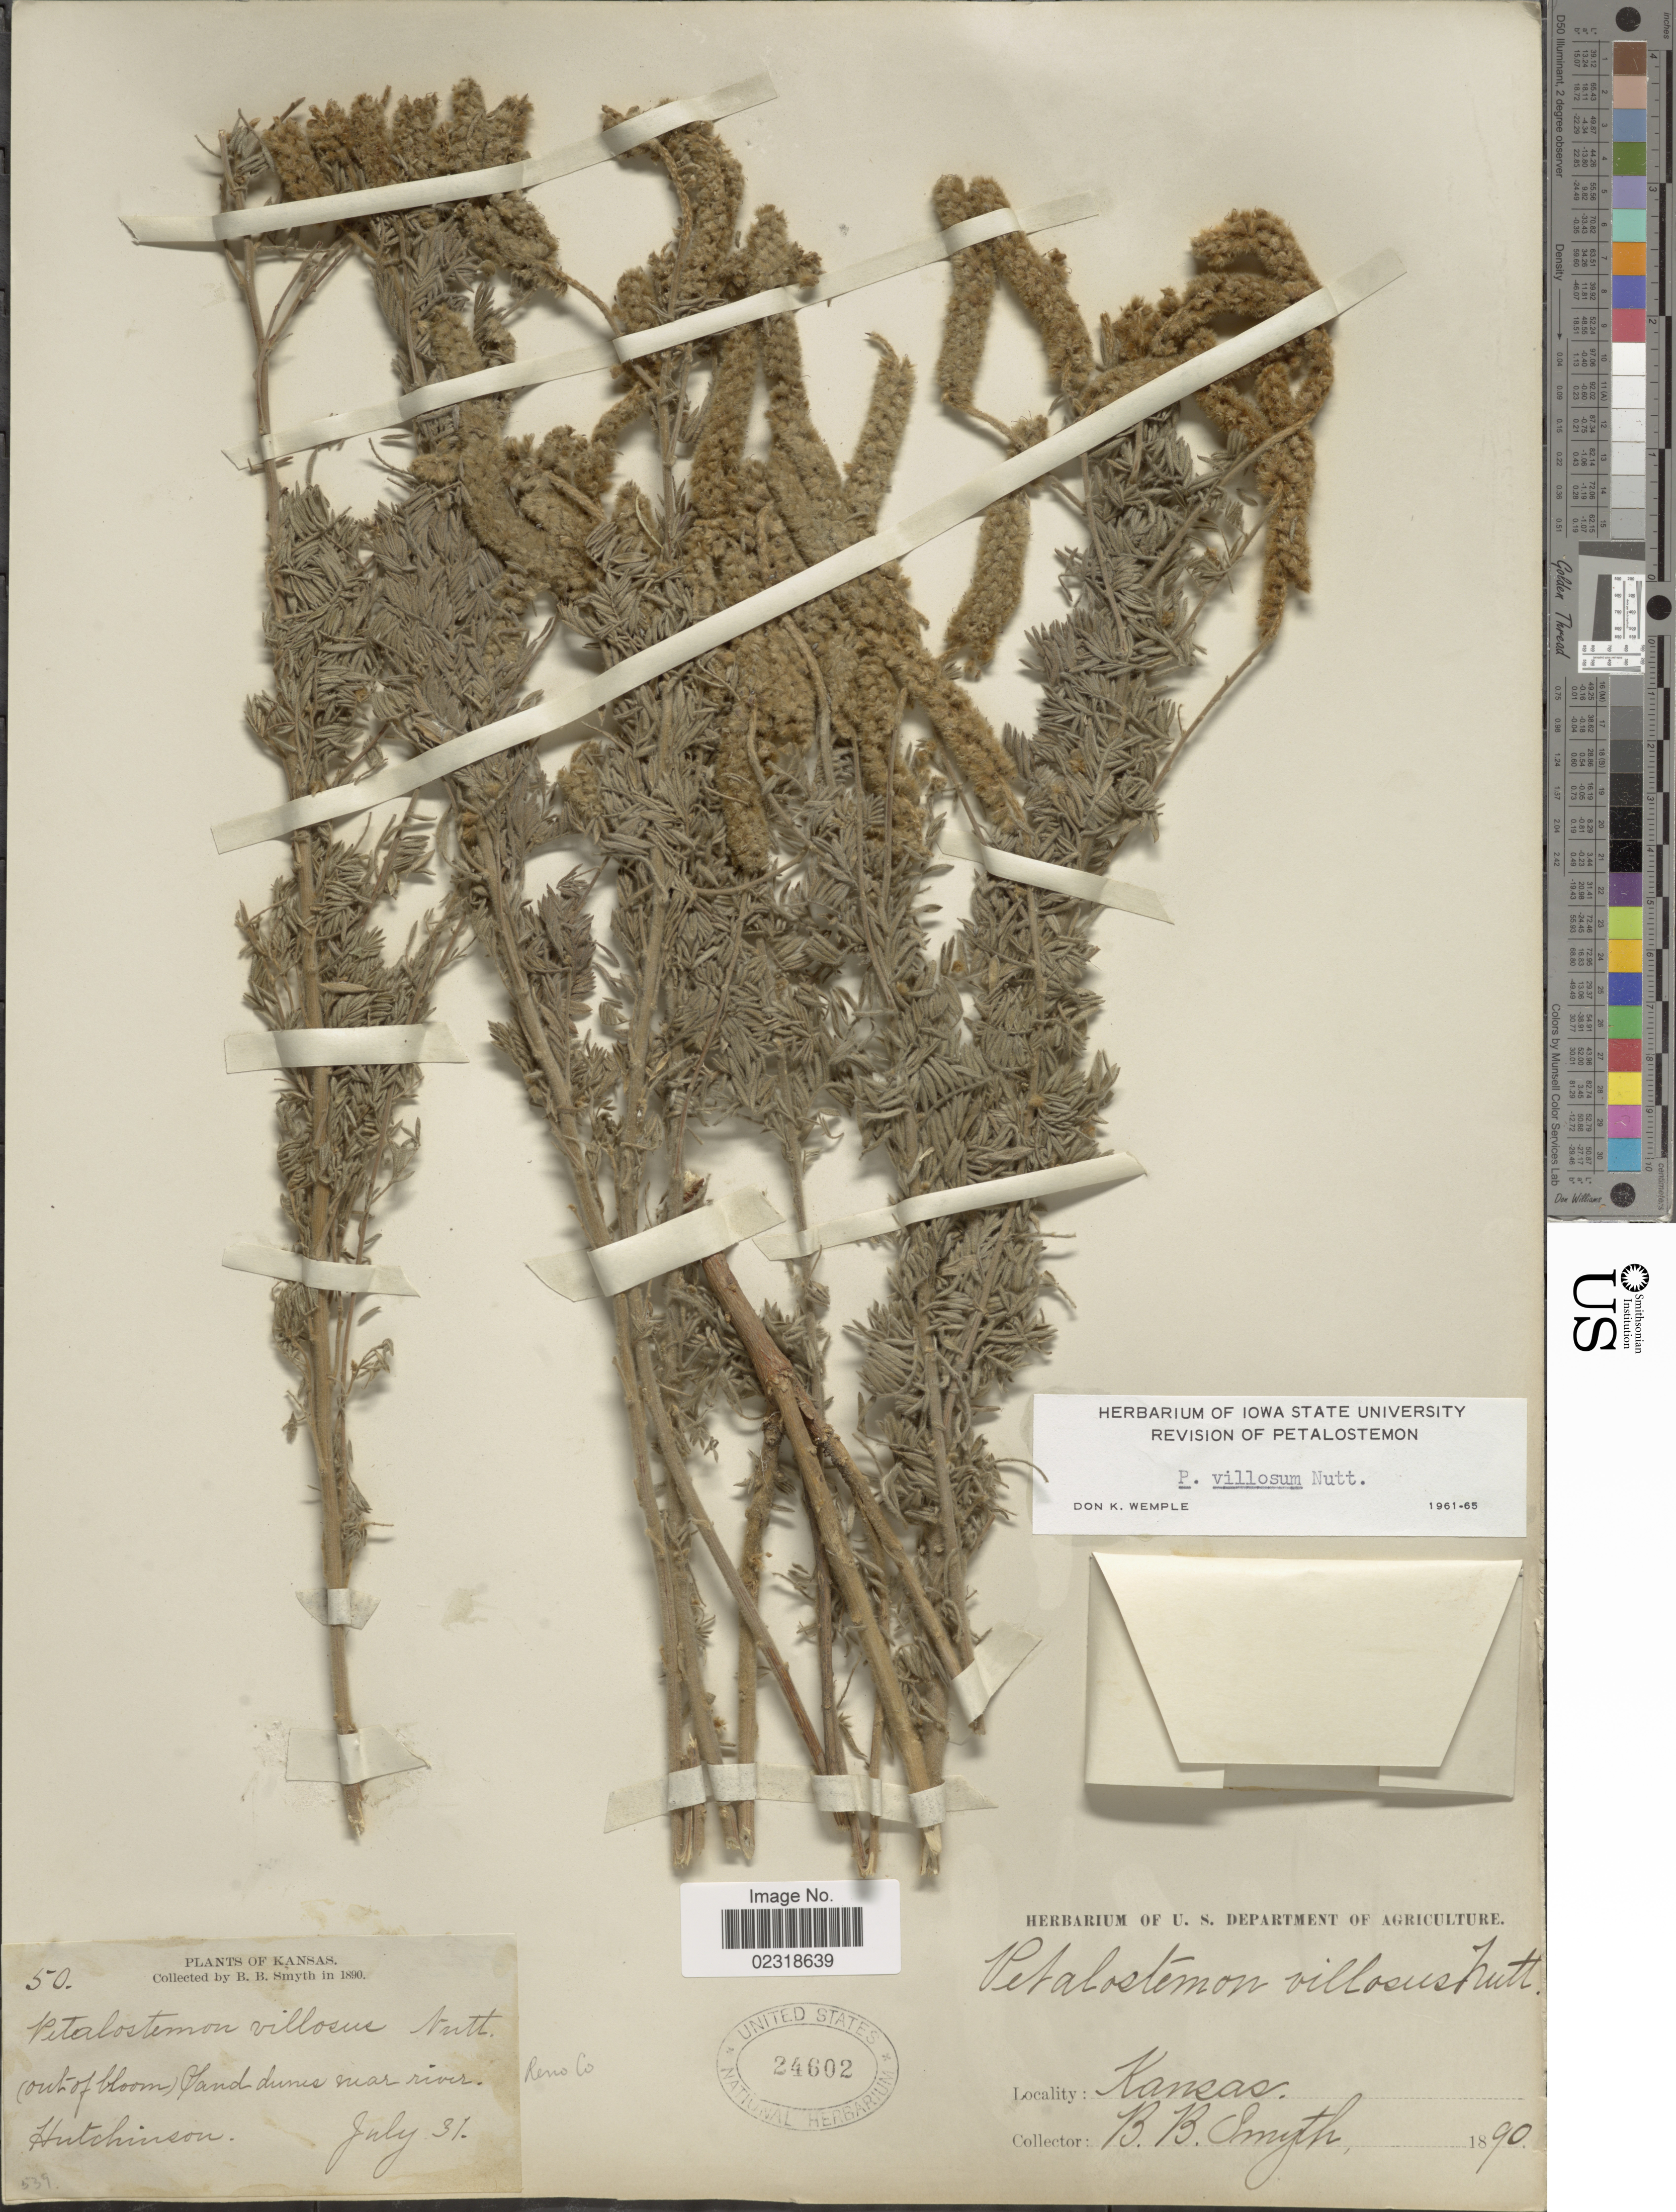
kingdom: Plantae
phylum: Tracheophyta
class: Magnoliopsida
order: Fabales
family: Fabaceae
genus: Dalea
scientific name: Dalea villosa var. villosa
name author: (Nutt.) Spreng.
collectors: B. Smyth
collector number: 50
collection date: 1890-07-31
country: United States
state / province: Kansas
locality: Out of bloom San dunes near river, Hutchinson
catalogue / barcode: US 24602